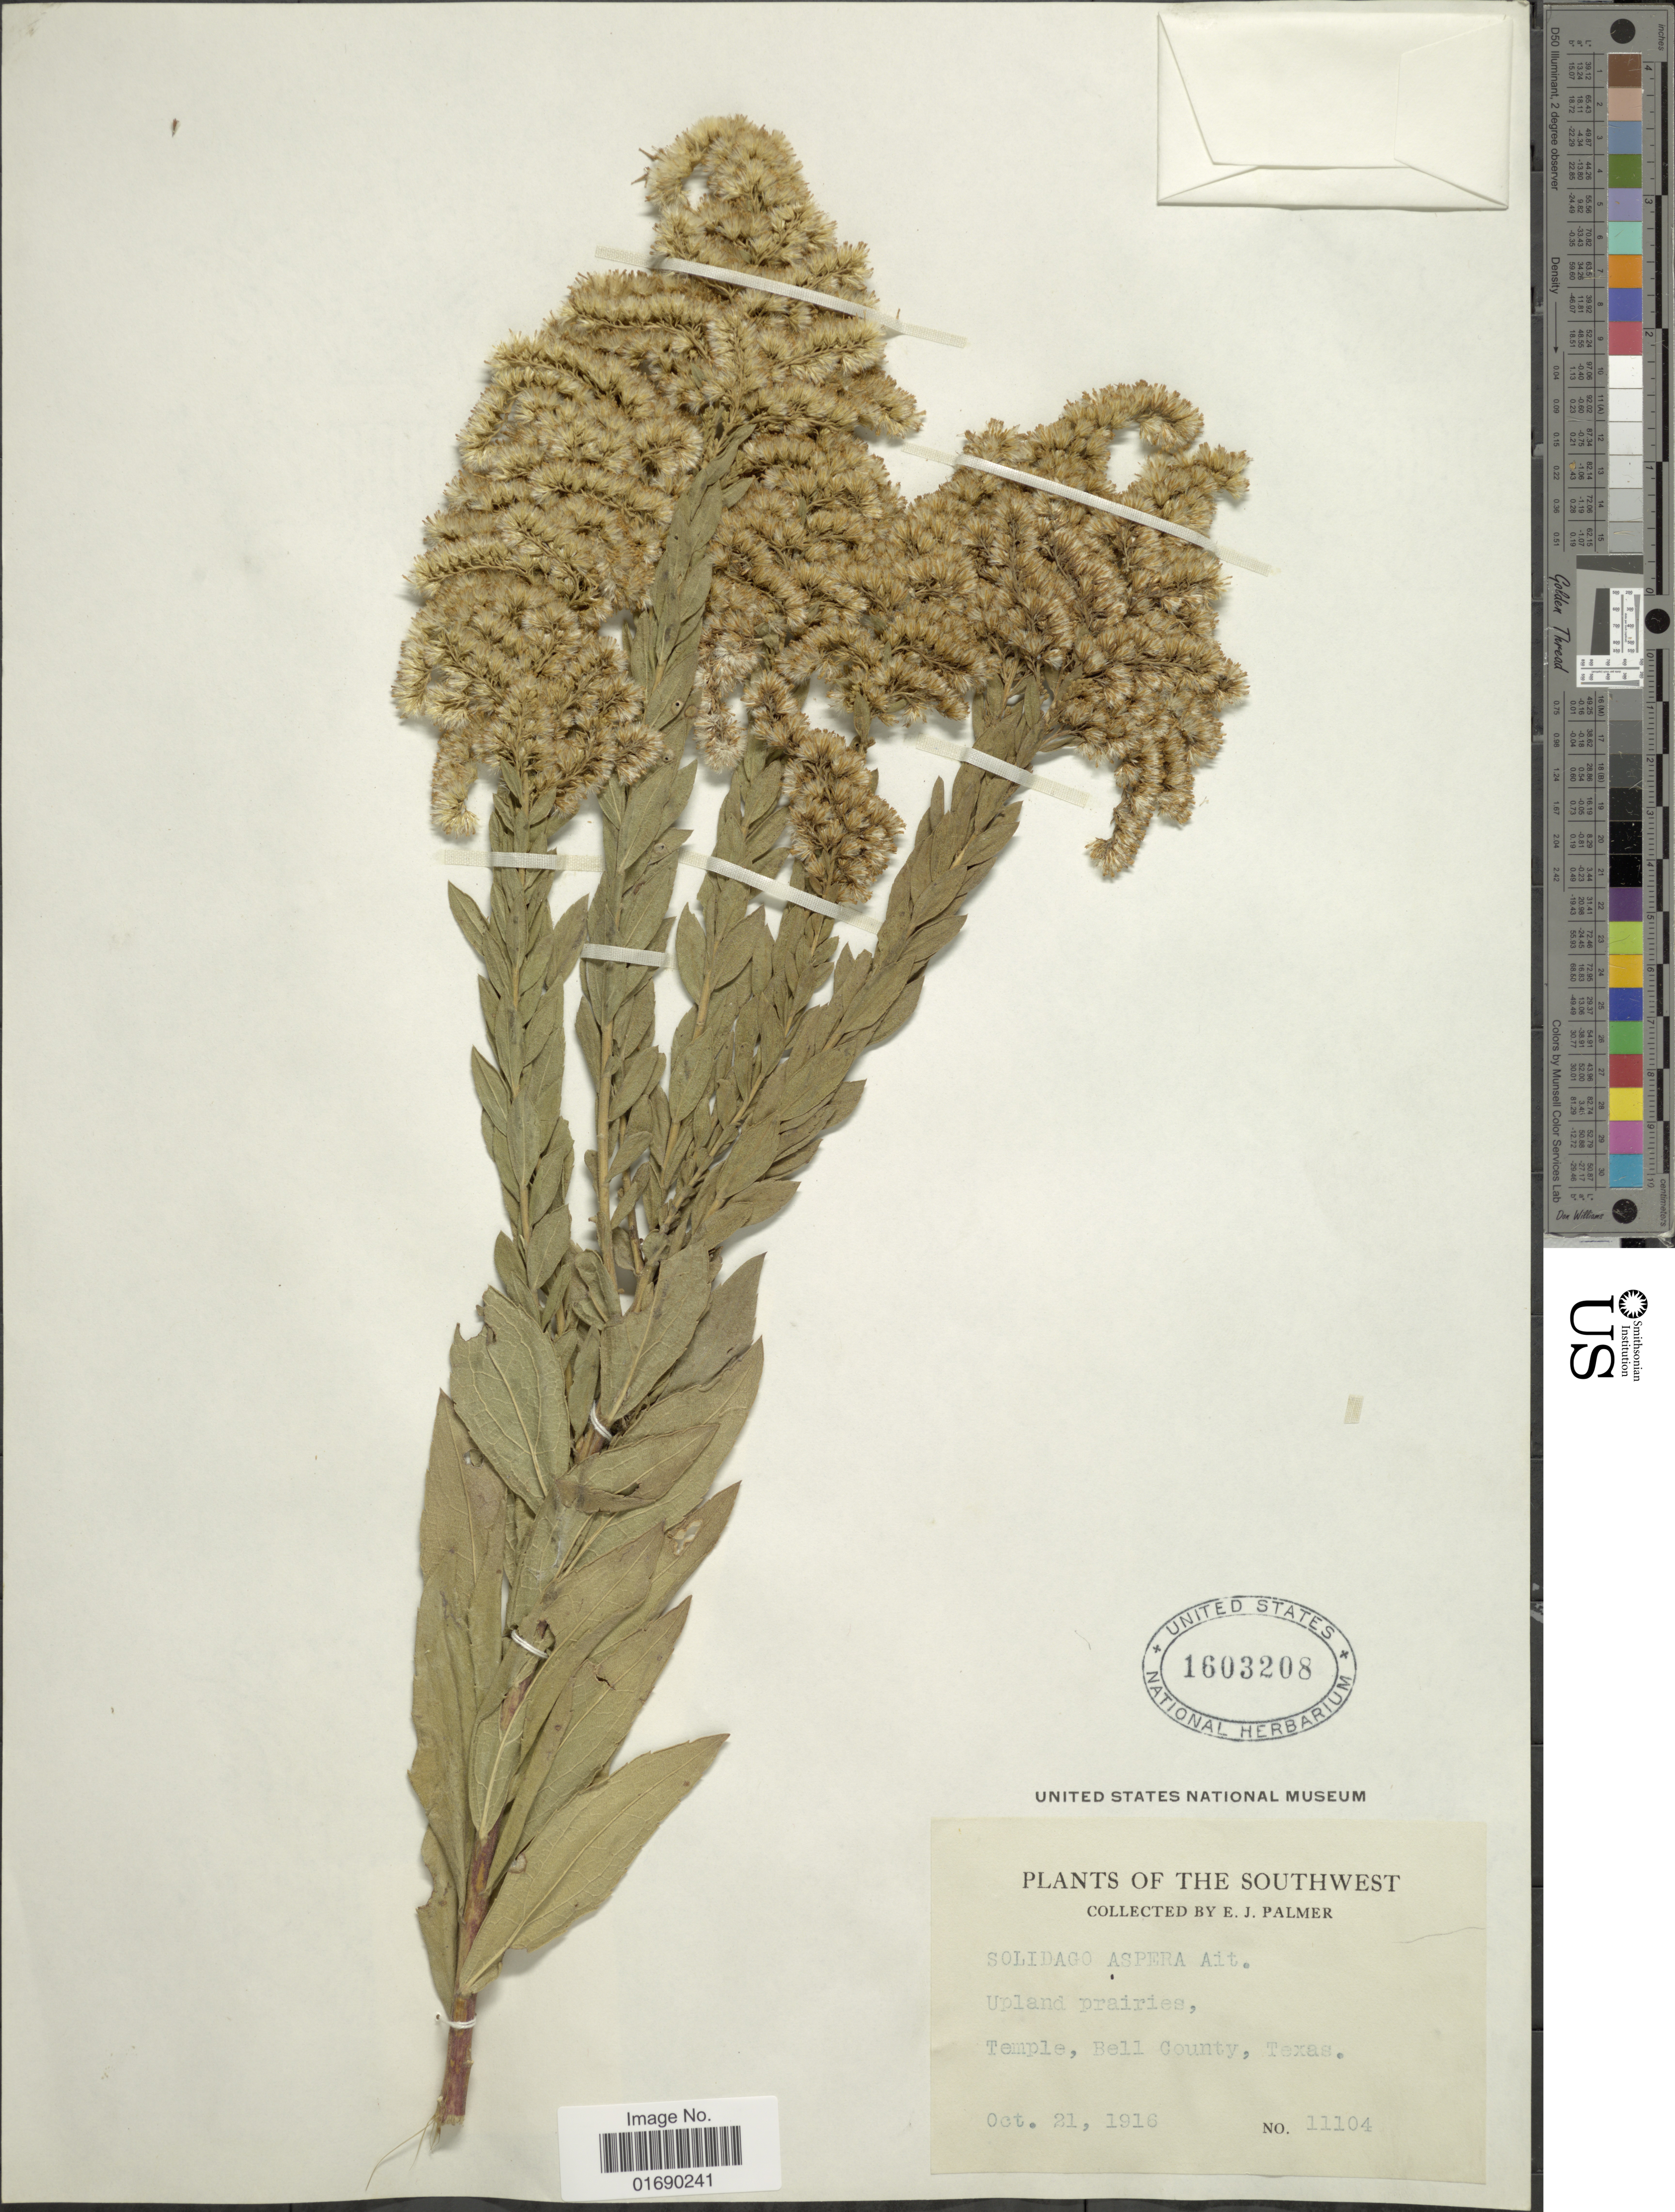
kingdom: Plantae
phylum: Tracheophyta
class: Magnoliopsida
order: Asterales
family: Asteraceae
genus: Solidago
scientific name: Solidago rugosa var. celtidifolia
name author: (Small) Fernald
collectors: E. J. Palmer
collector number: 11104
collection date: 1916-10-21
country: United States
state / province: Texas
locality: The Southwest, Upland prairies, temple, Bell County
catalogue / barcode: US 1603208